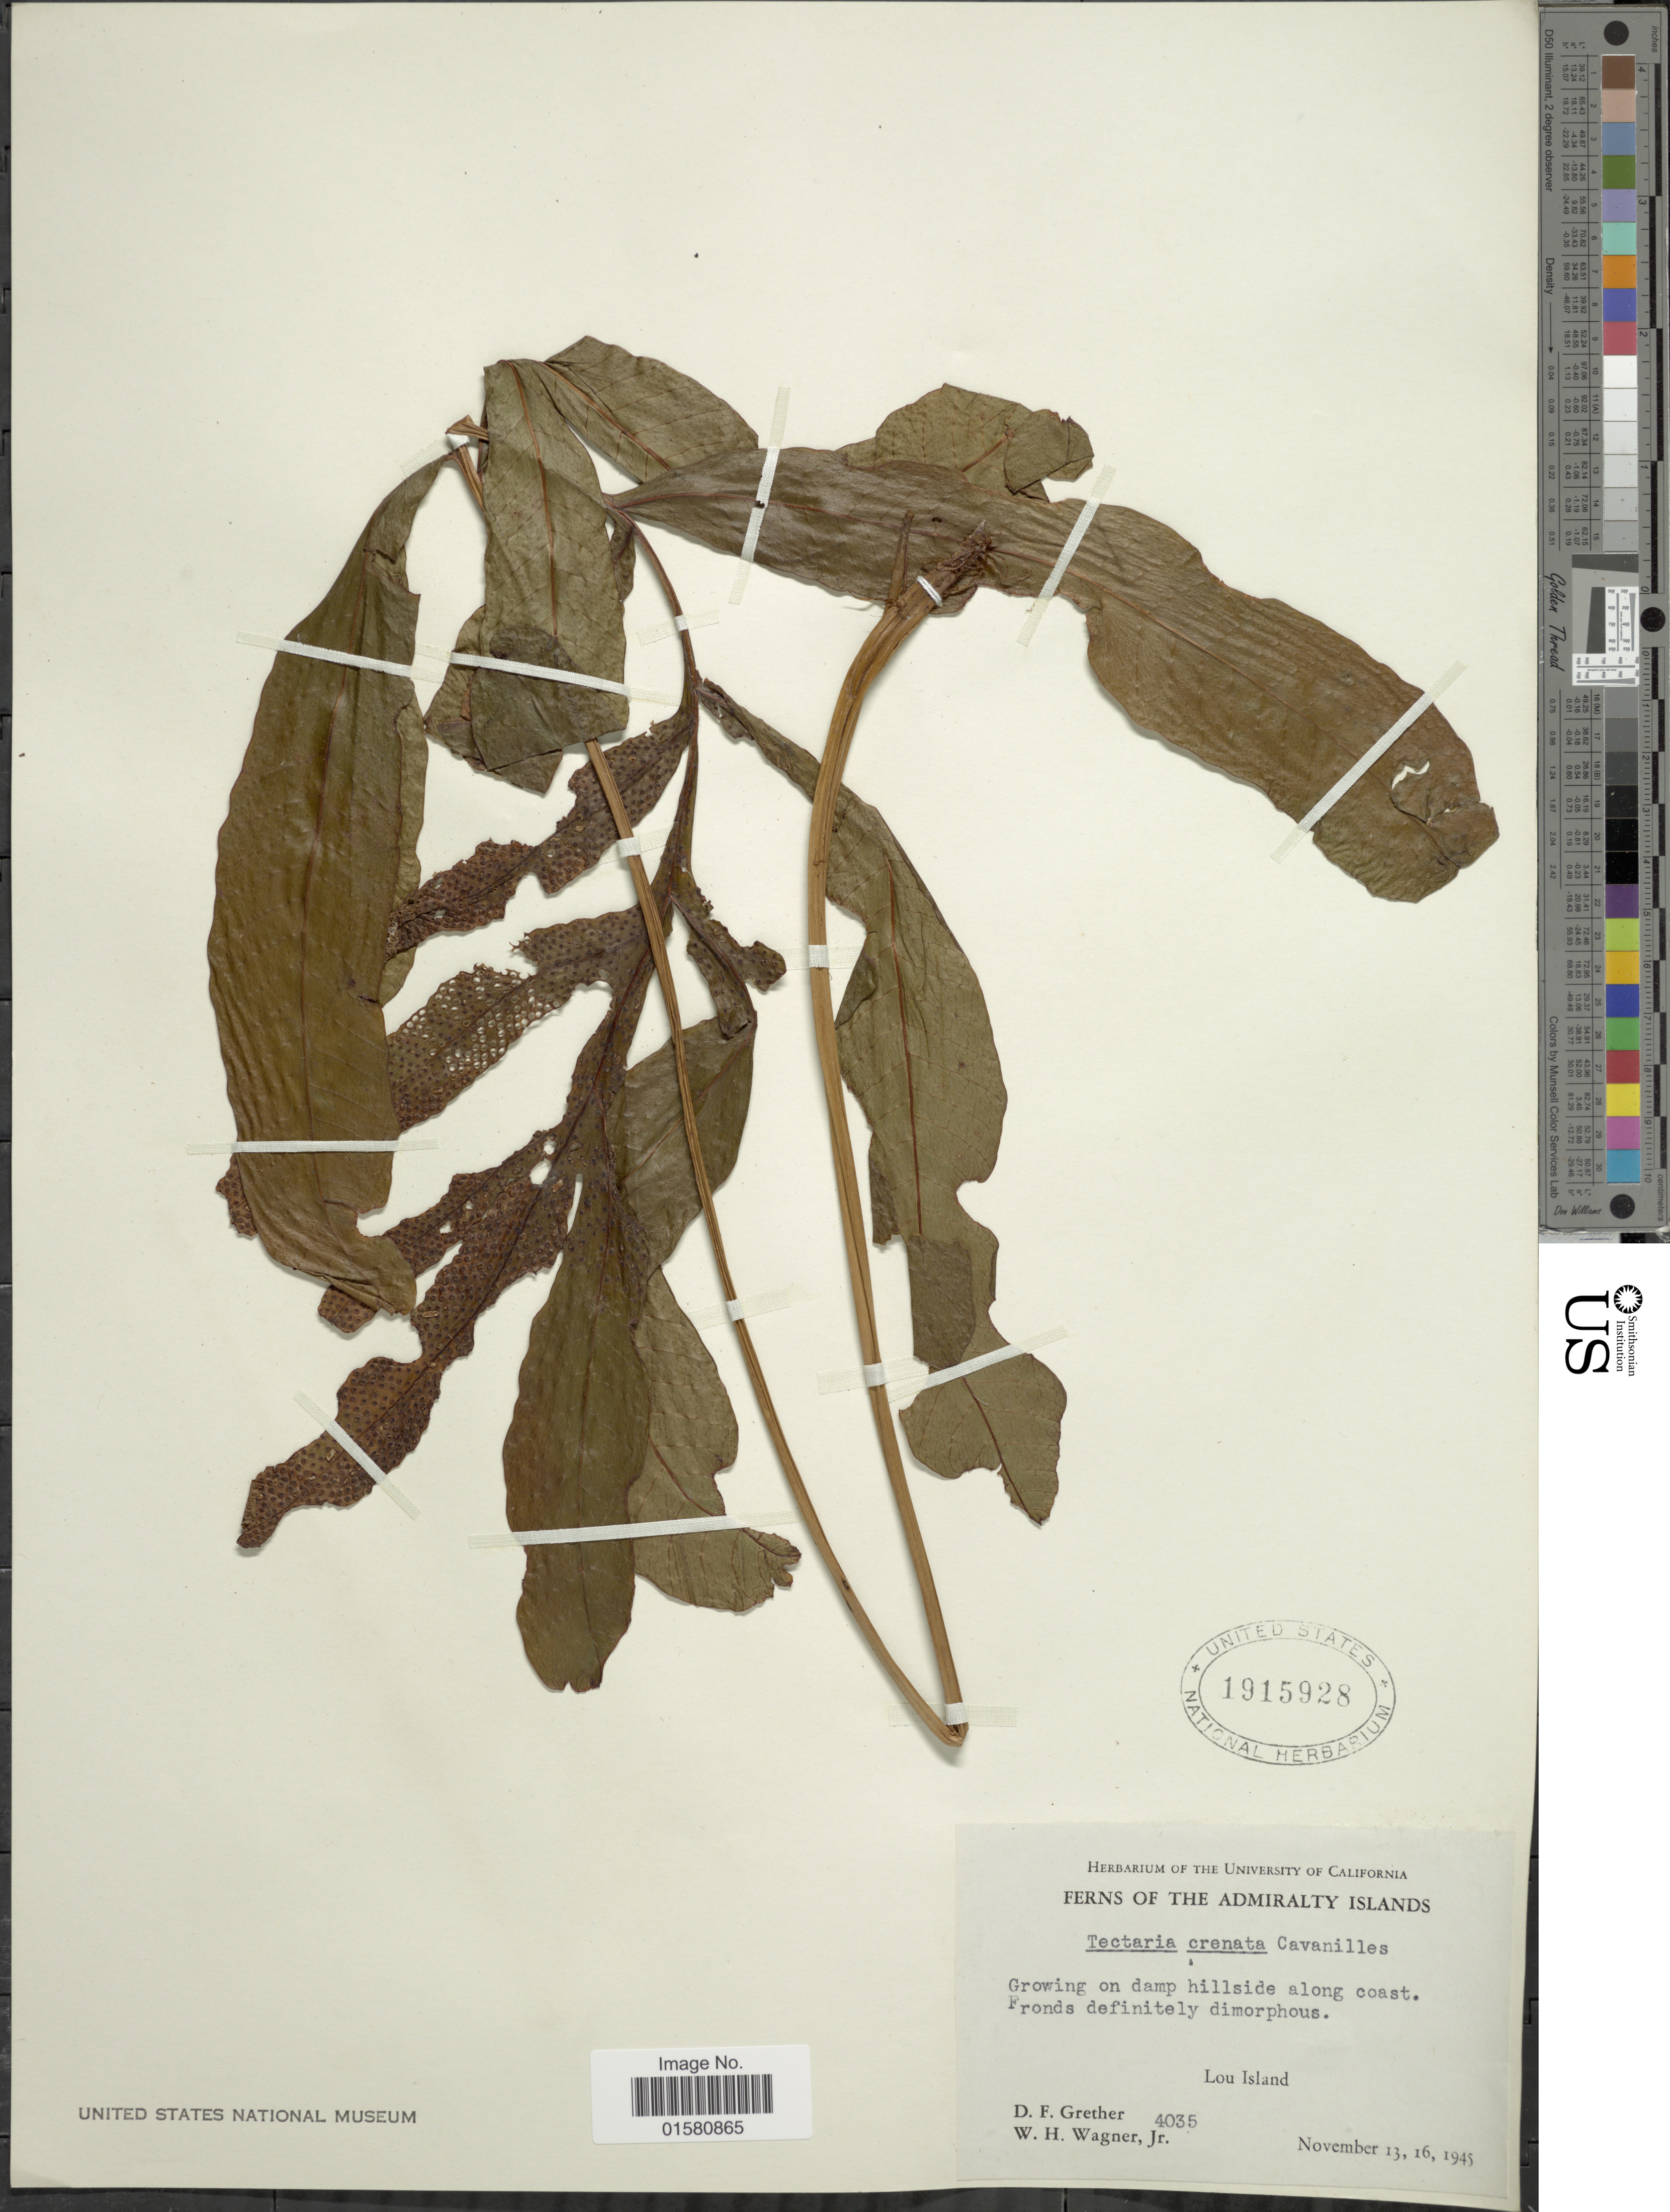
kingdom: Plantae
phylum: Tracheophyta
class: Polypodiopsida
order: Polypodiales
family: Tectariaceae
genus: Tectaria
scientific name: Tectaria crenata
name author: Cav.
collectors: D. F. Grether & W. H. Wagner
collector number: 4035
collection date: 1945-11-13/1945-11-16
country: Papua New Guinea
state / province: Manus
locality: Admiralty lslands, Lou Island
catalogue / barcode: US 1915928